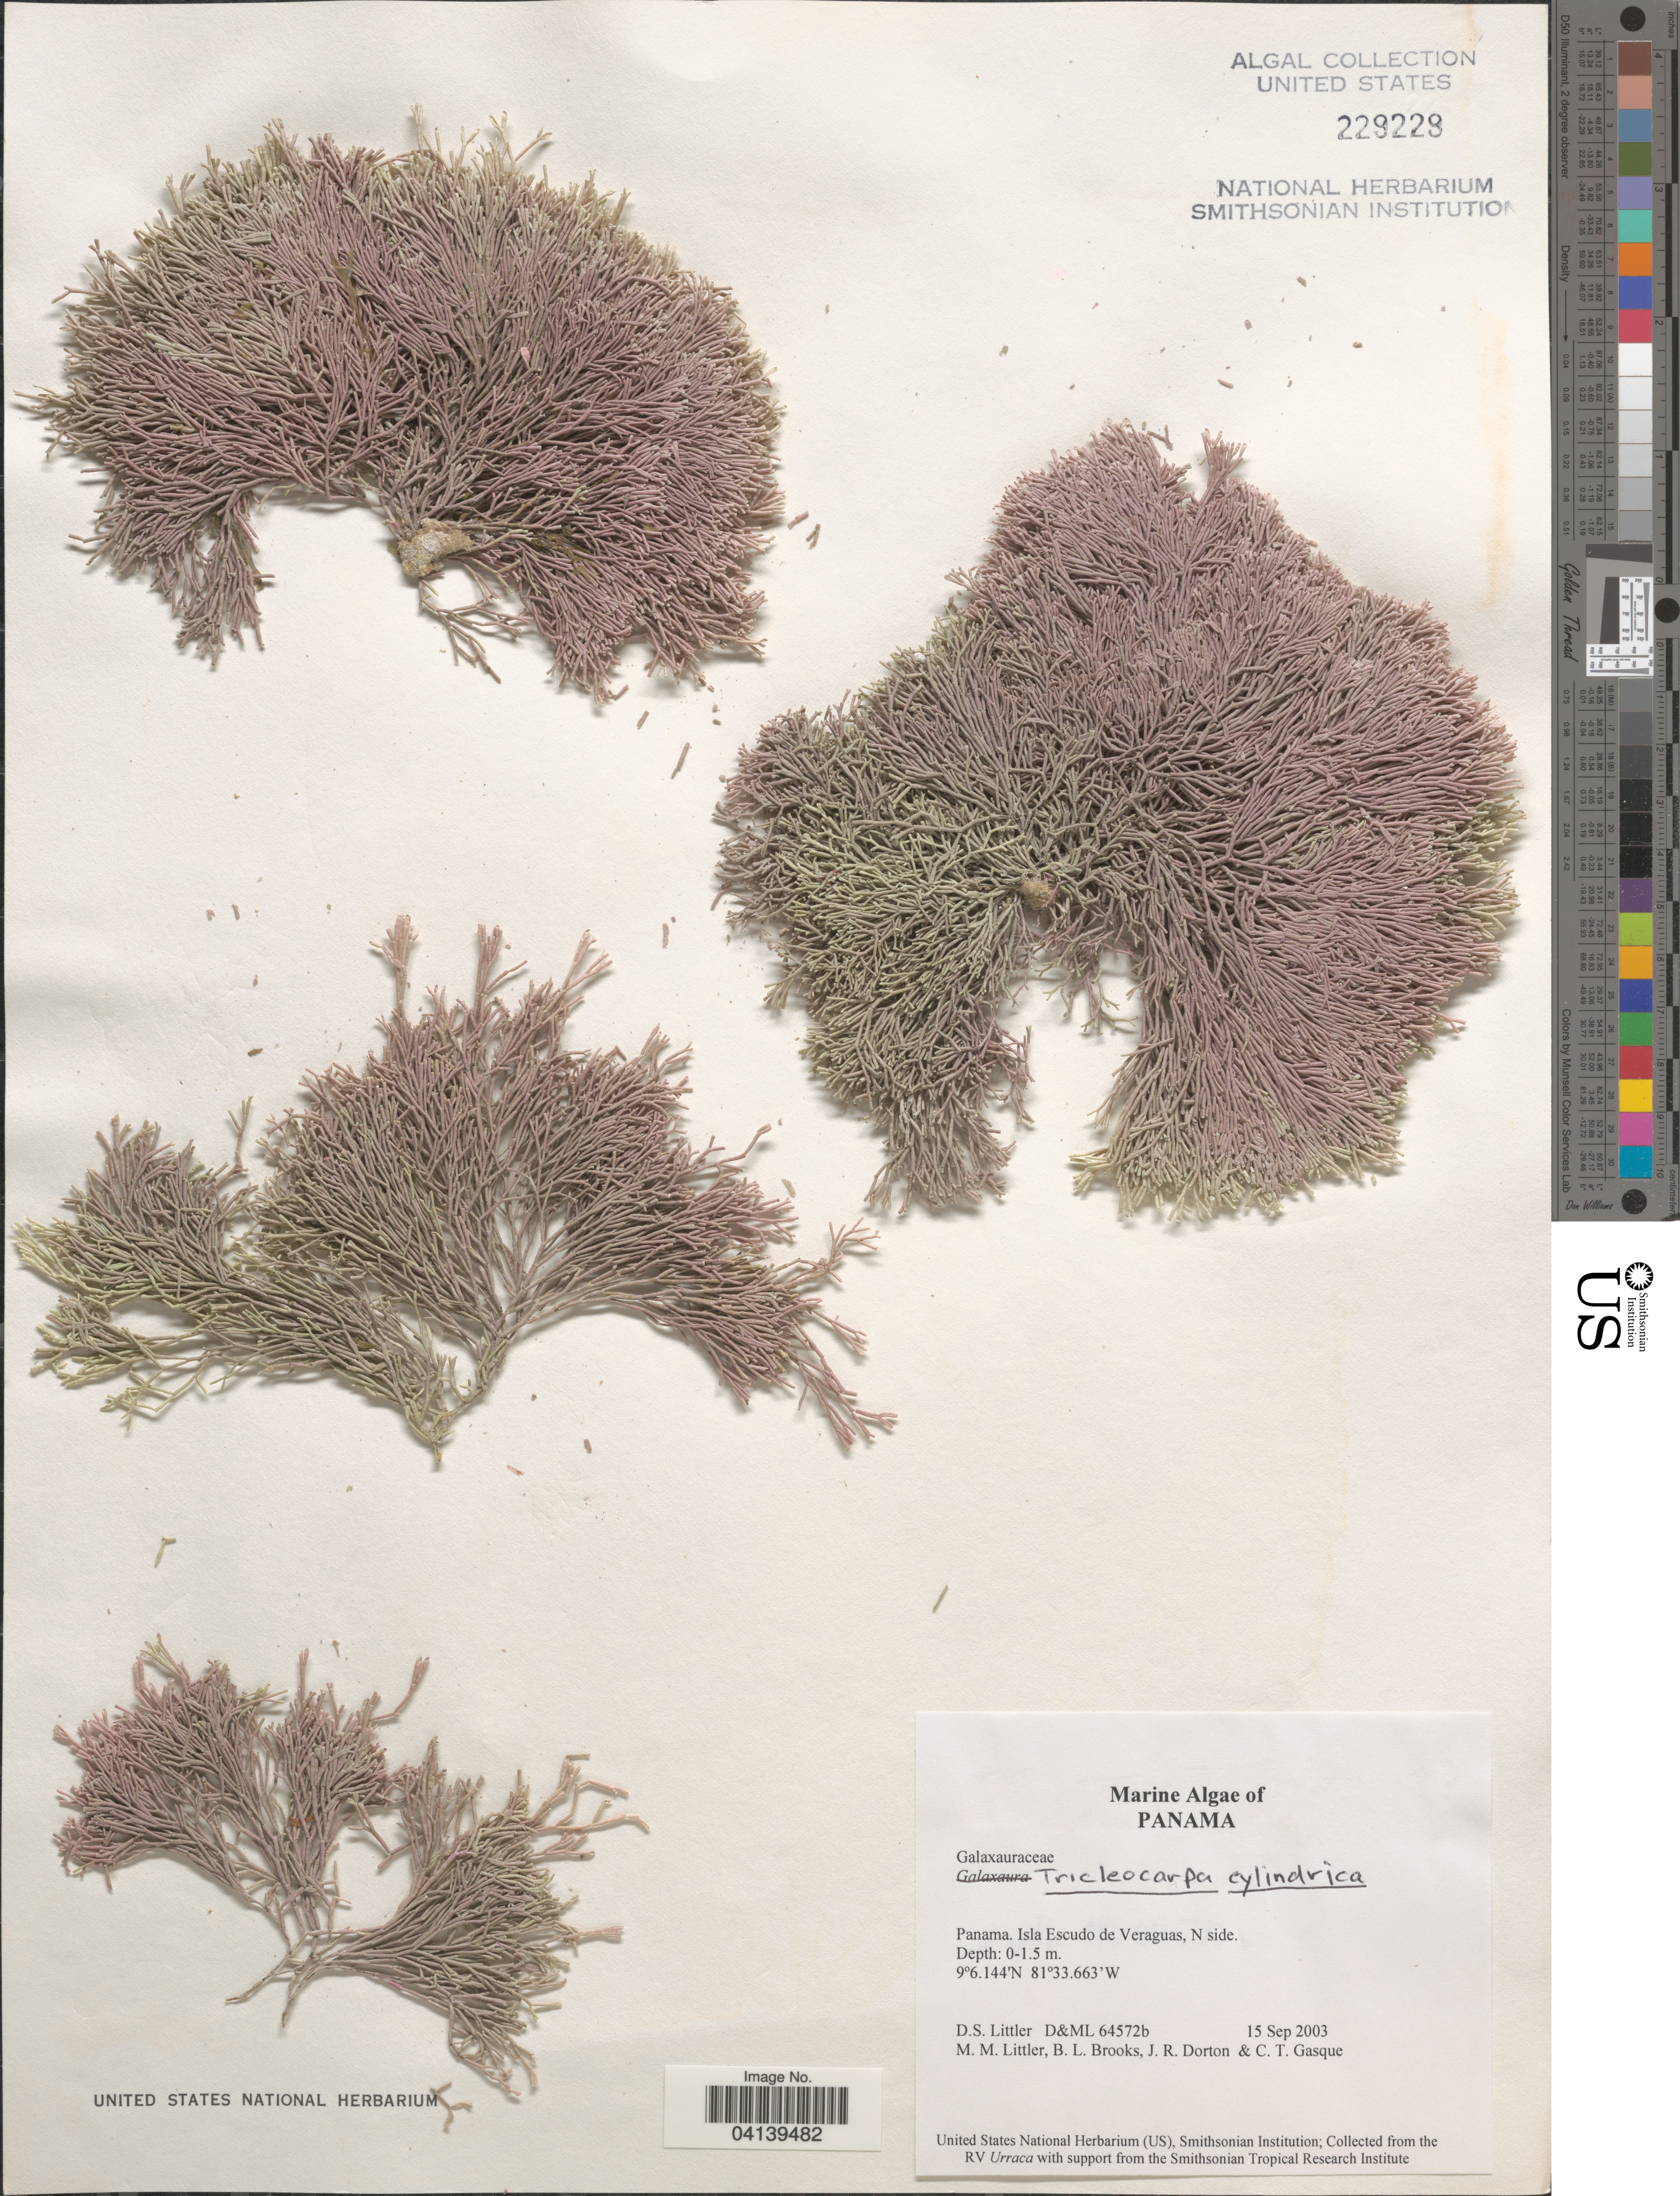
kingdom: Plantae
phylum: Rhodophyta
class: Florideophyceae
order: Nemaliales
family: Galaxauraceae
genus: Tricleocarpa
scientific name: Tricleocarpa cylindrica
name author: (Ellis & Sol.) Huisman & Borowitzka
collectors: D. S. Littler, B. Brooks, J. Dorton & C. Gasque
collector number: D&ML64572b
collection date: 2003-09-15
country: Panama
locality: Isla Escudo de Veraguas, N side.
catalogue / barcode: US 229229